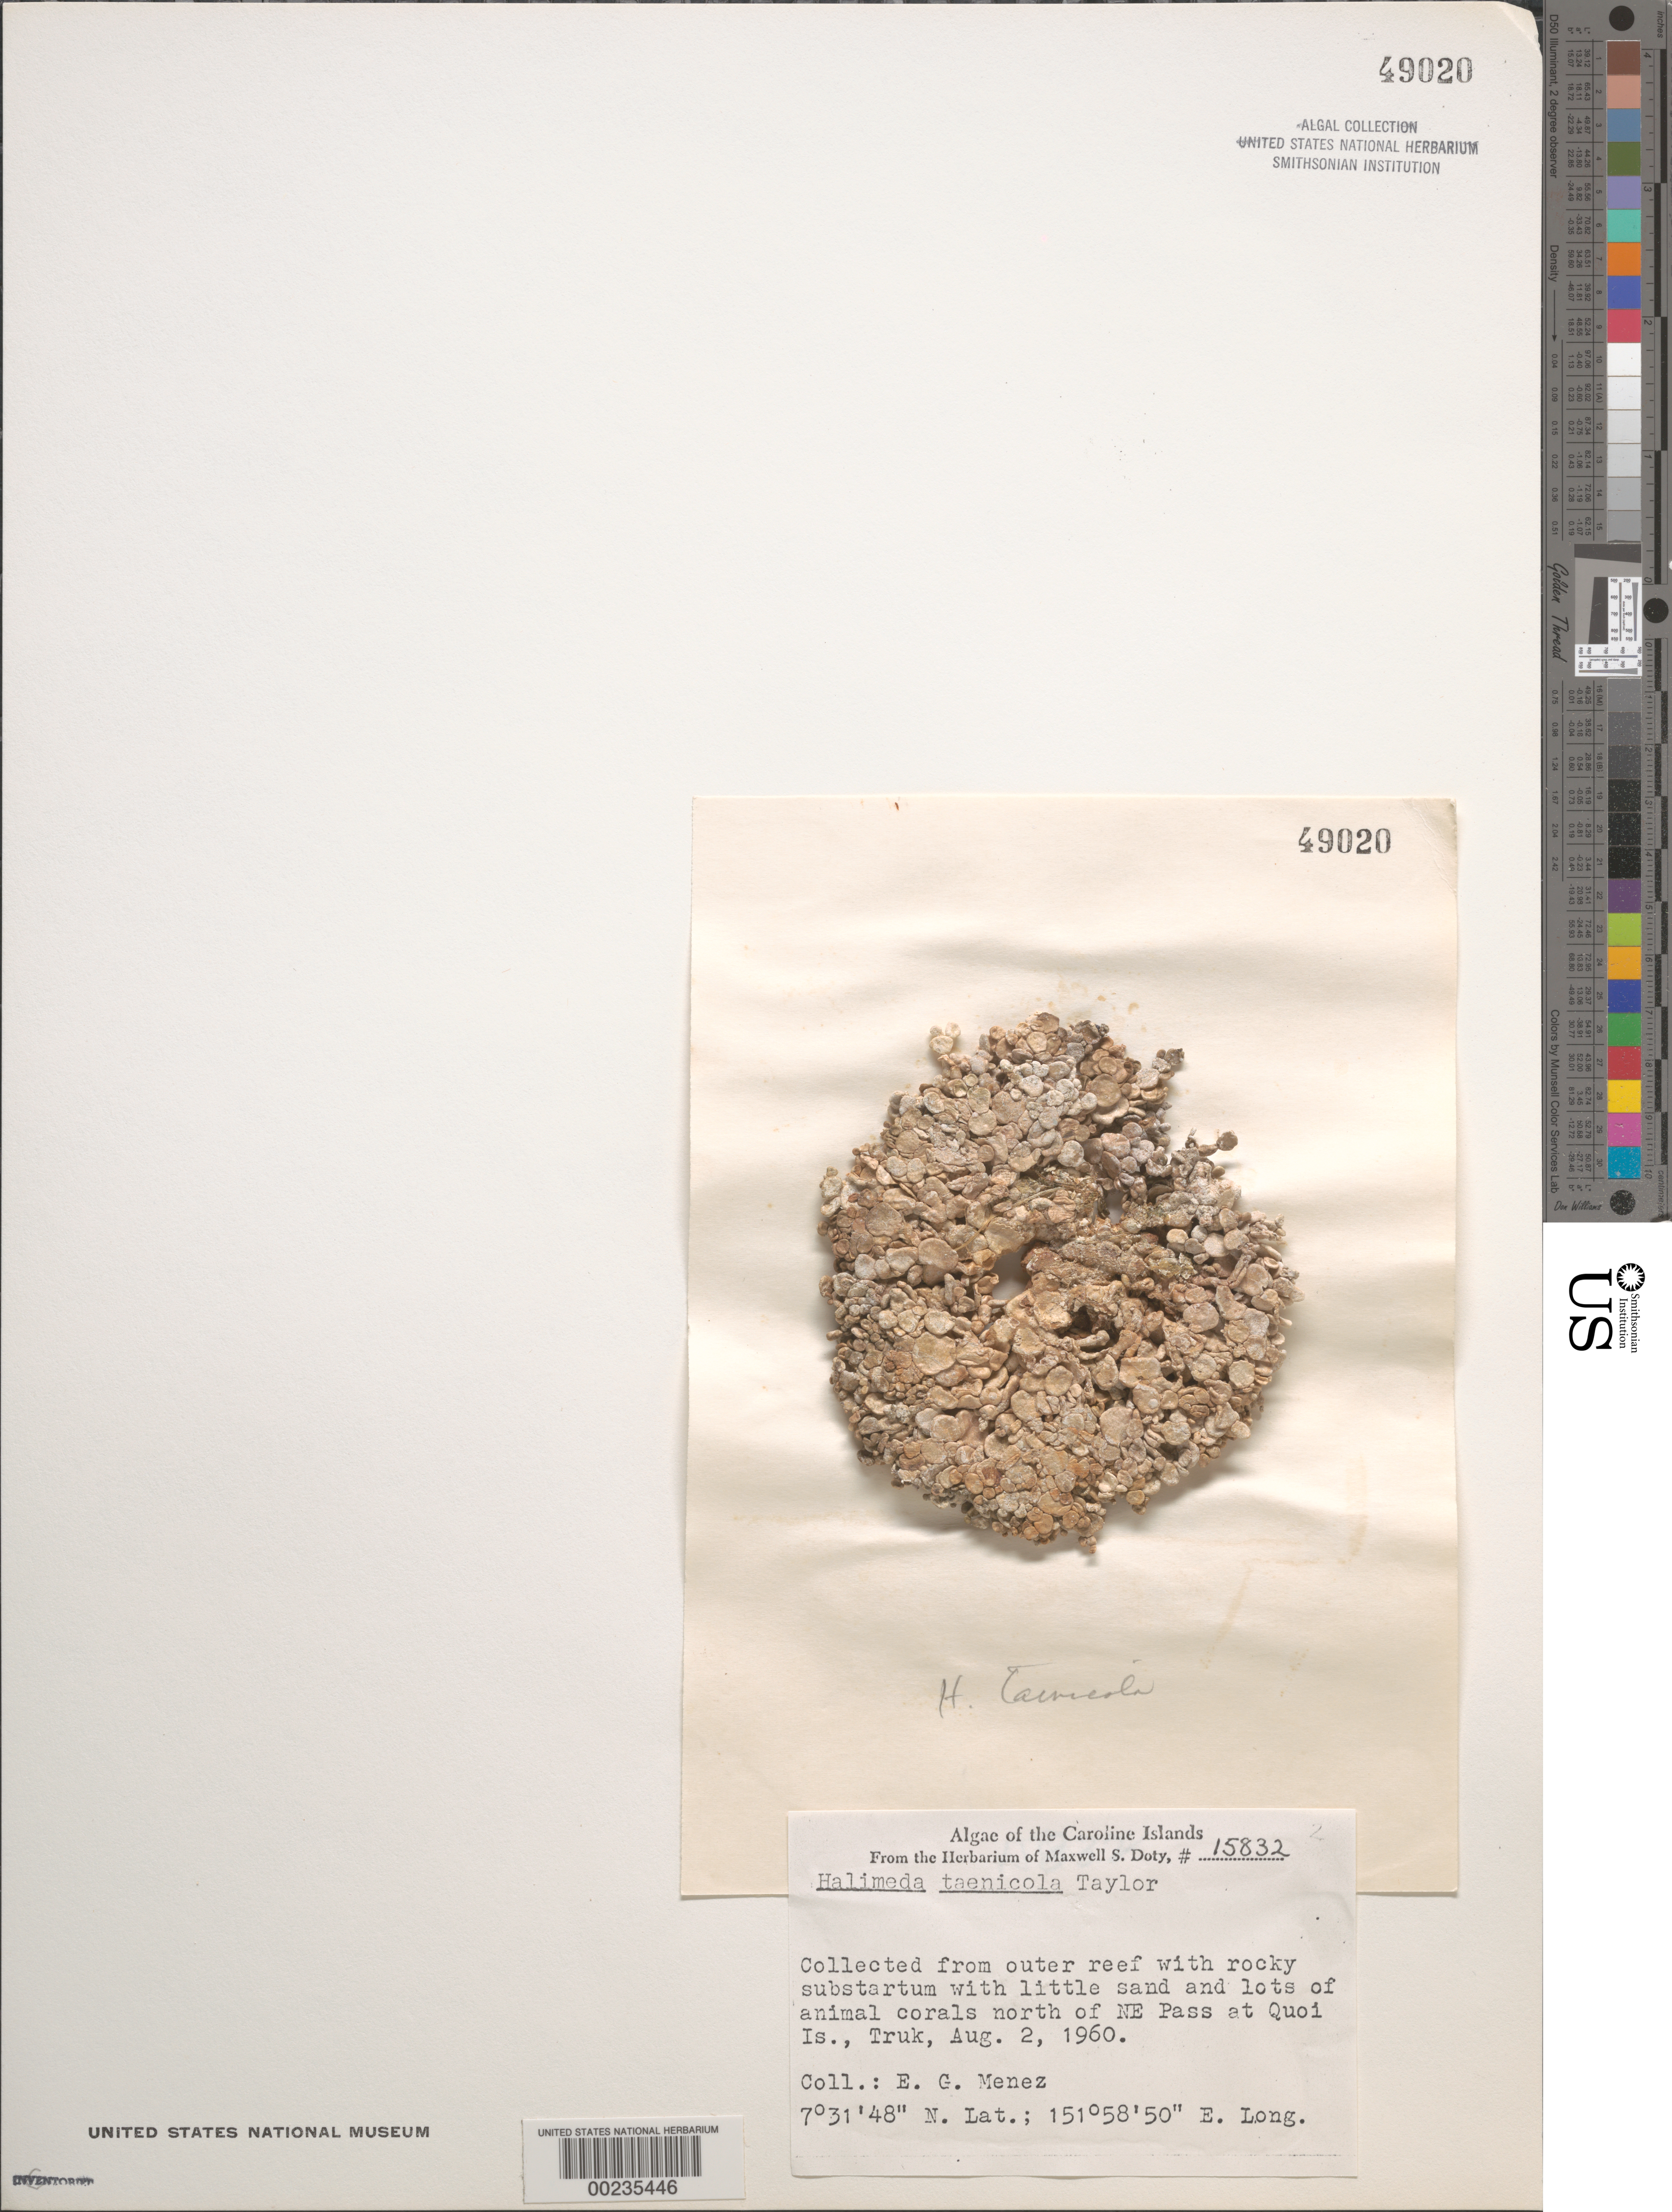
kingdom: Plantae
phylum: Chlorophyta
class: Ulvophyceae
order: Bryopsidales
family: Halimedaceae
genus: Halimeda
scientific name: Halimeda taenicola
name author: W.R. Taylor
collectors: Meñez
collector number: MSD 15832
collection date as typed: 02 Aug 1960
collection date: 1960-08-02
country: Micronesia, Federated States of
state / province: Truk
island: Truk (Chuuk) Is.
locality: Quoi Islet, N of Northeast pass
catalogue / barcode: US 49020